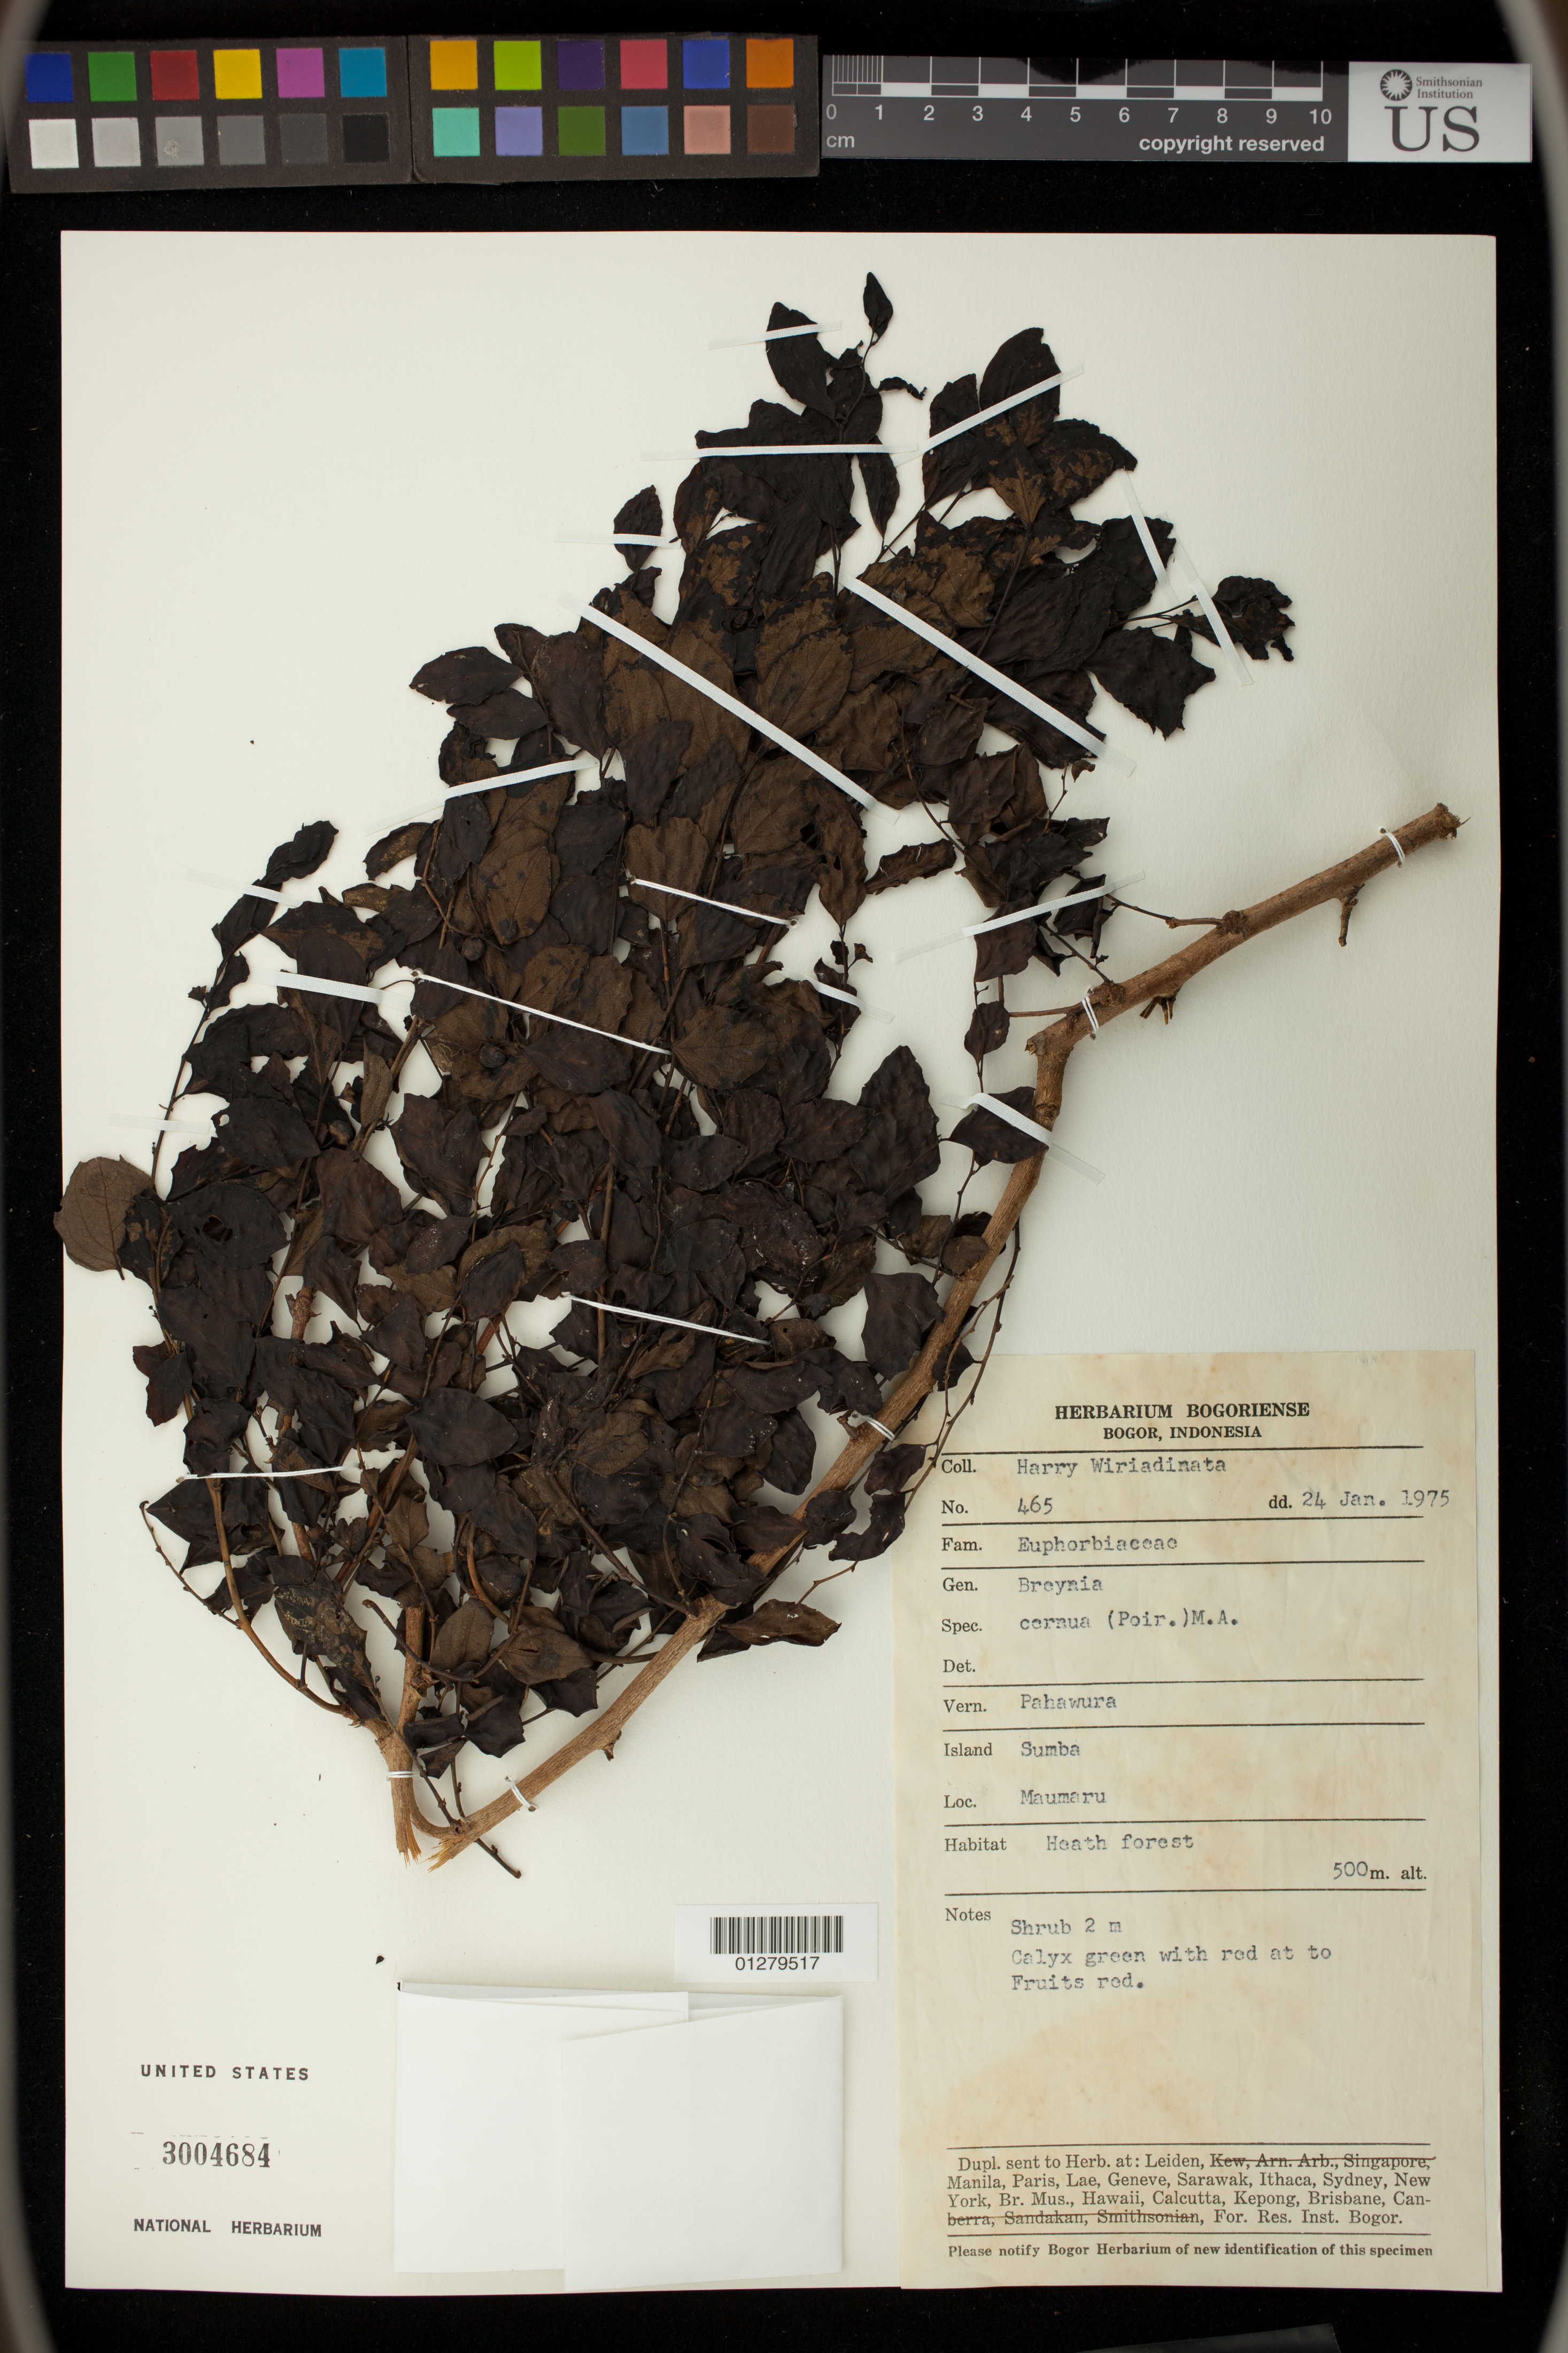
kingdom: Plantae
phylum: Tracheophyta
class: Magnoliopsida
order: Malpighiales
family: Phyllanthaceae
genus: Phyllanthus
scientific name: Phyllanthus cernuus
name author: Poir.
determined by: Wagner, W. L., (BOT), Smithsonian Institution - National Museum of Natural History (UNITED STATES)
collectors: H. Wiriadinata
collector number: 465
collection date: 1975-01-24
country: Indonesia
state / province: Nusa Tenggara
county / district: Nusa Tenggara Timur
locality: Maumaru, Sumba Island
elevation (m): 500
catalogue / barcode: US 3004684